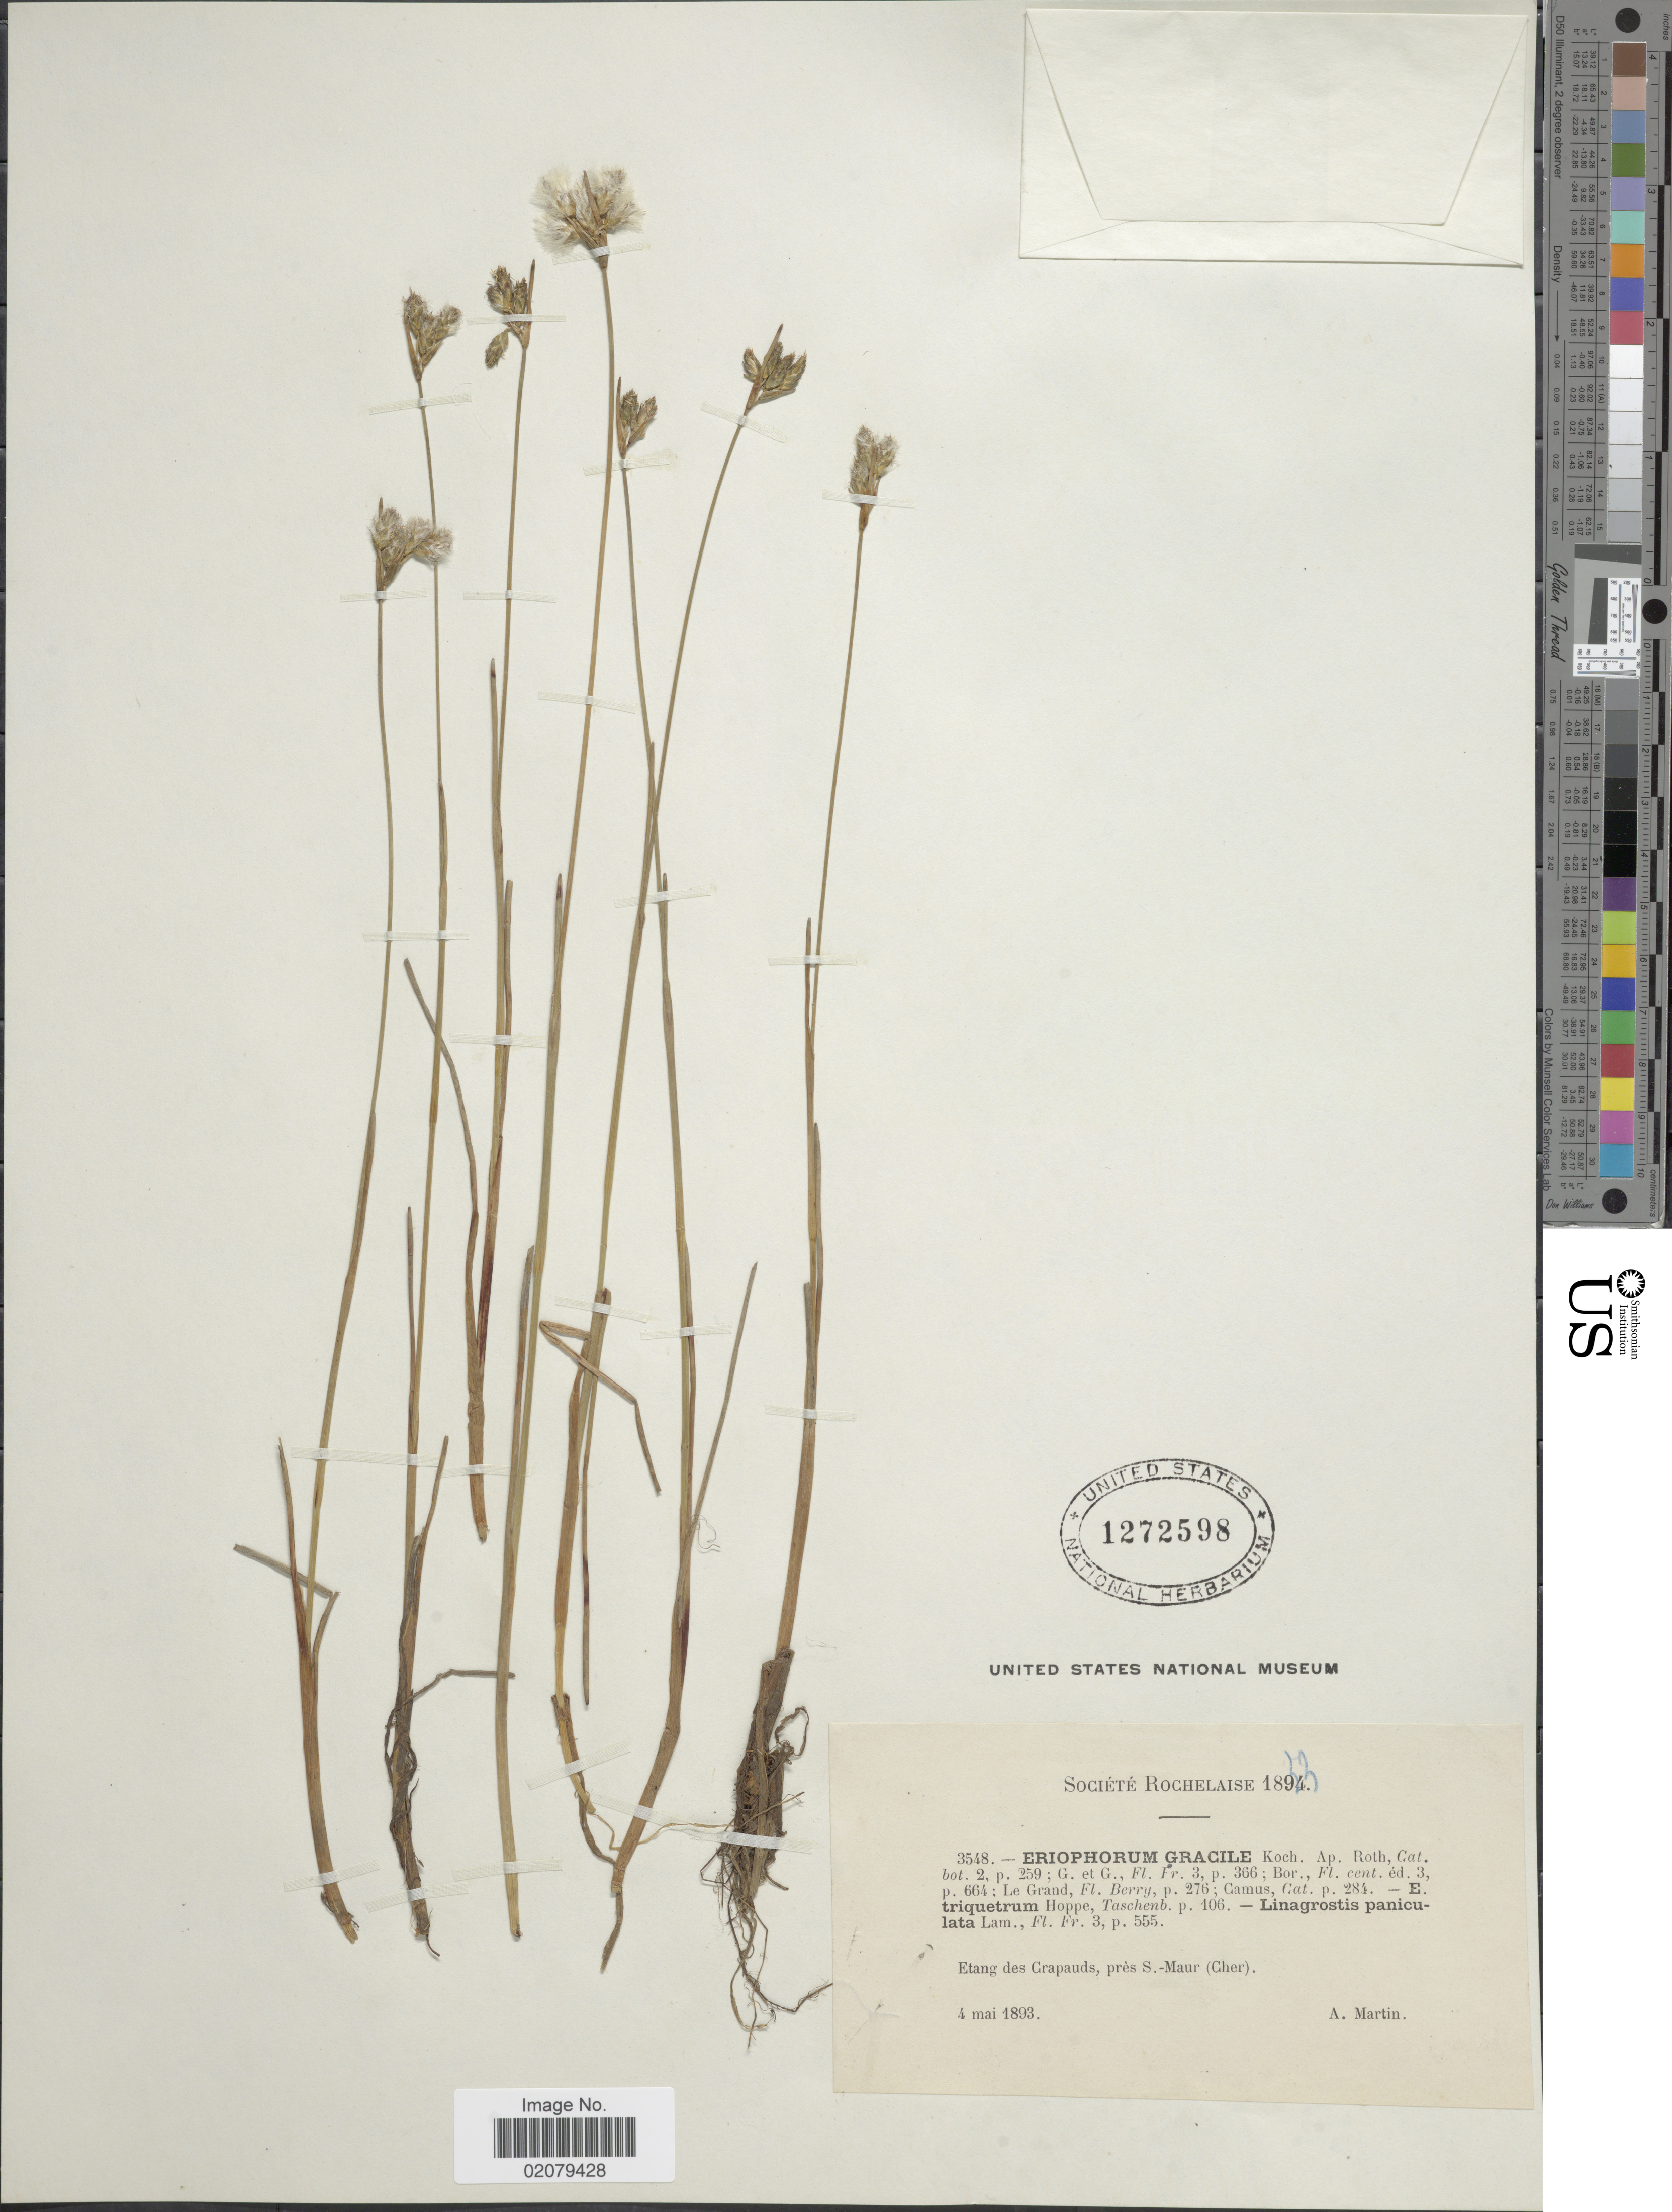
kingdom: Plantae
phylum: Tracheophyta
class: Liliopsida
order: Poales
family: Cyperaceae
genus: Eriophorum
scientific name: Eriophorum gracile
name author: W.D.J. Koch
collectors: A. Martin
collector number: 3548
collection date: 1893-05-04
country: Canada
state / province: Quebec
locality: Etang des Crapauds, pres S. -Maur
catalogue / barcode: US 1272598